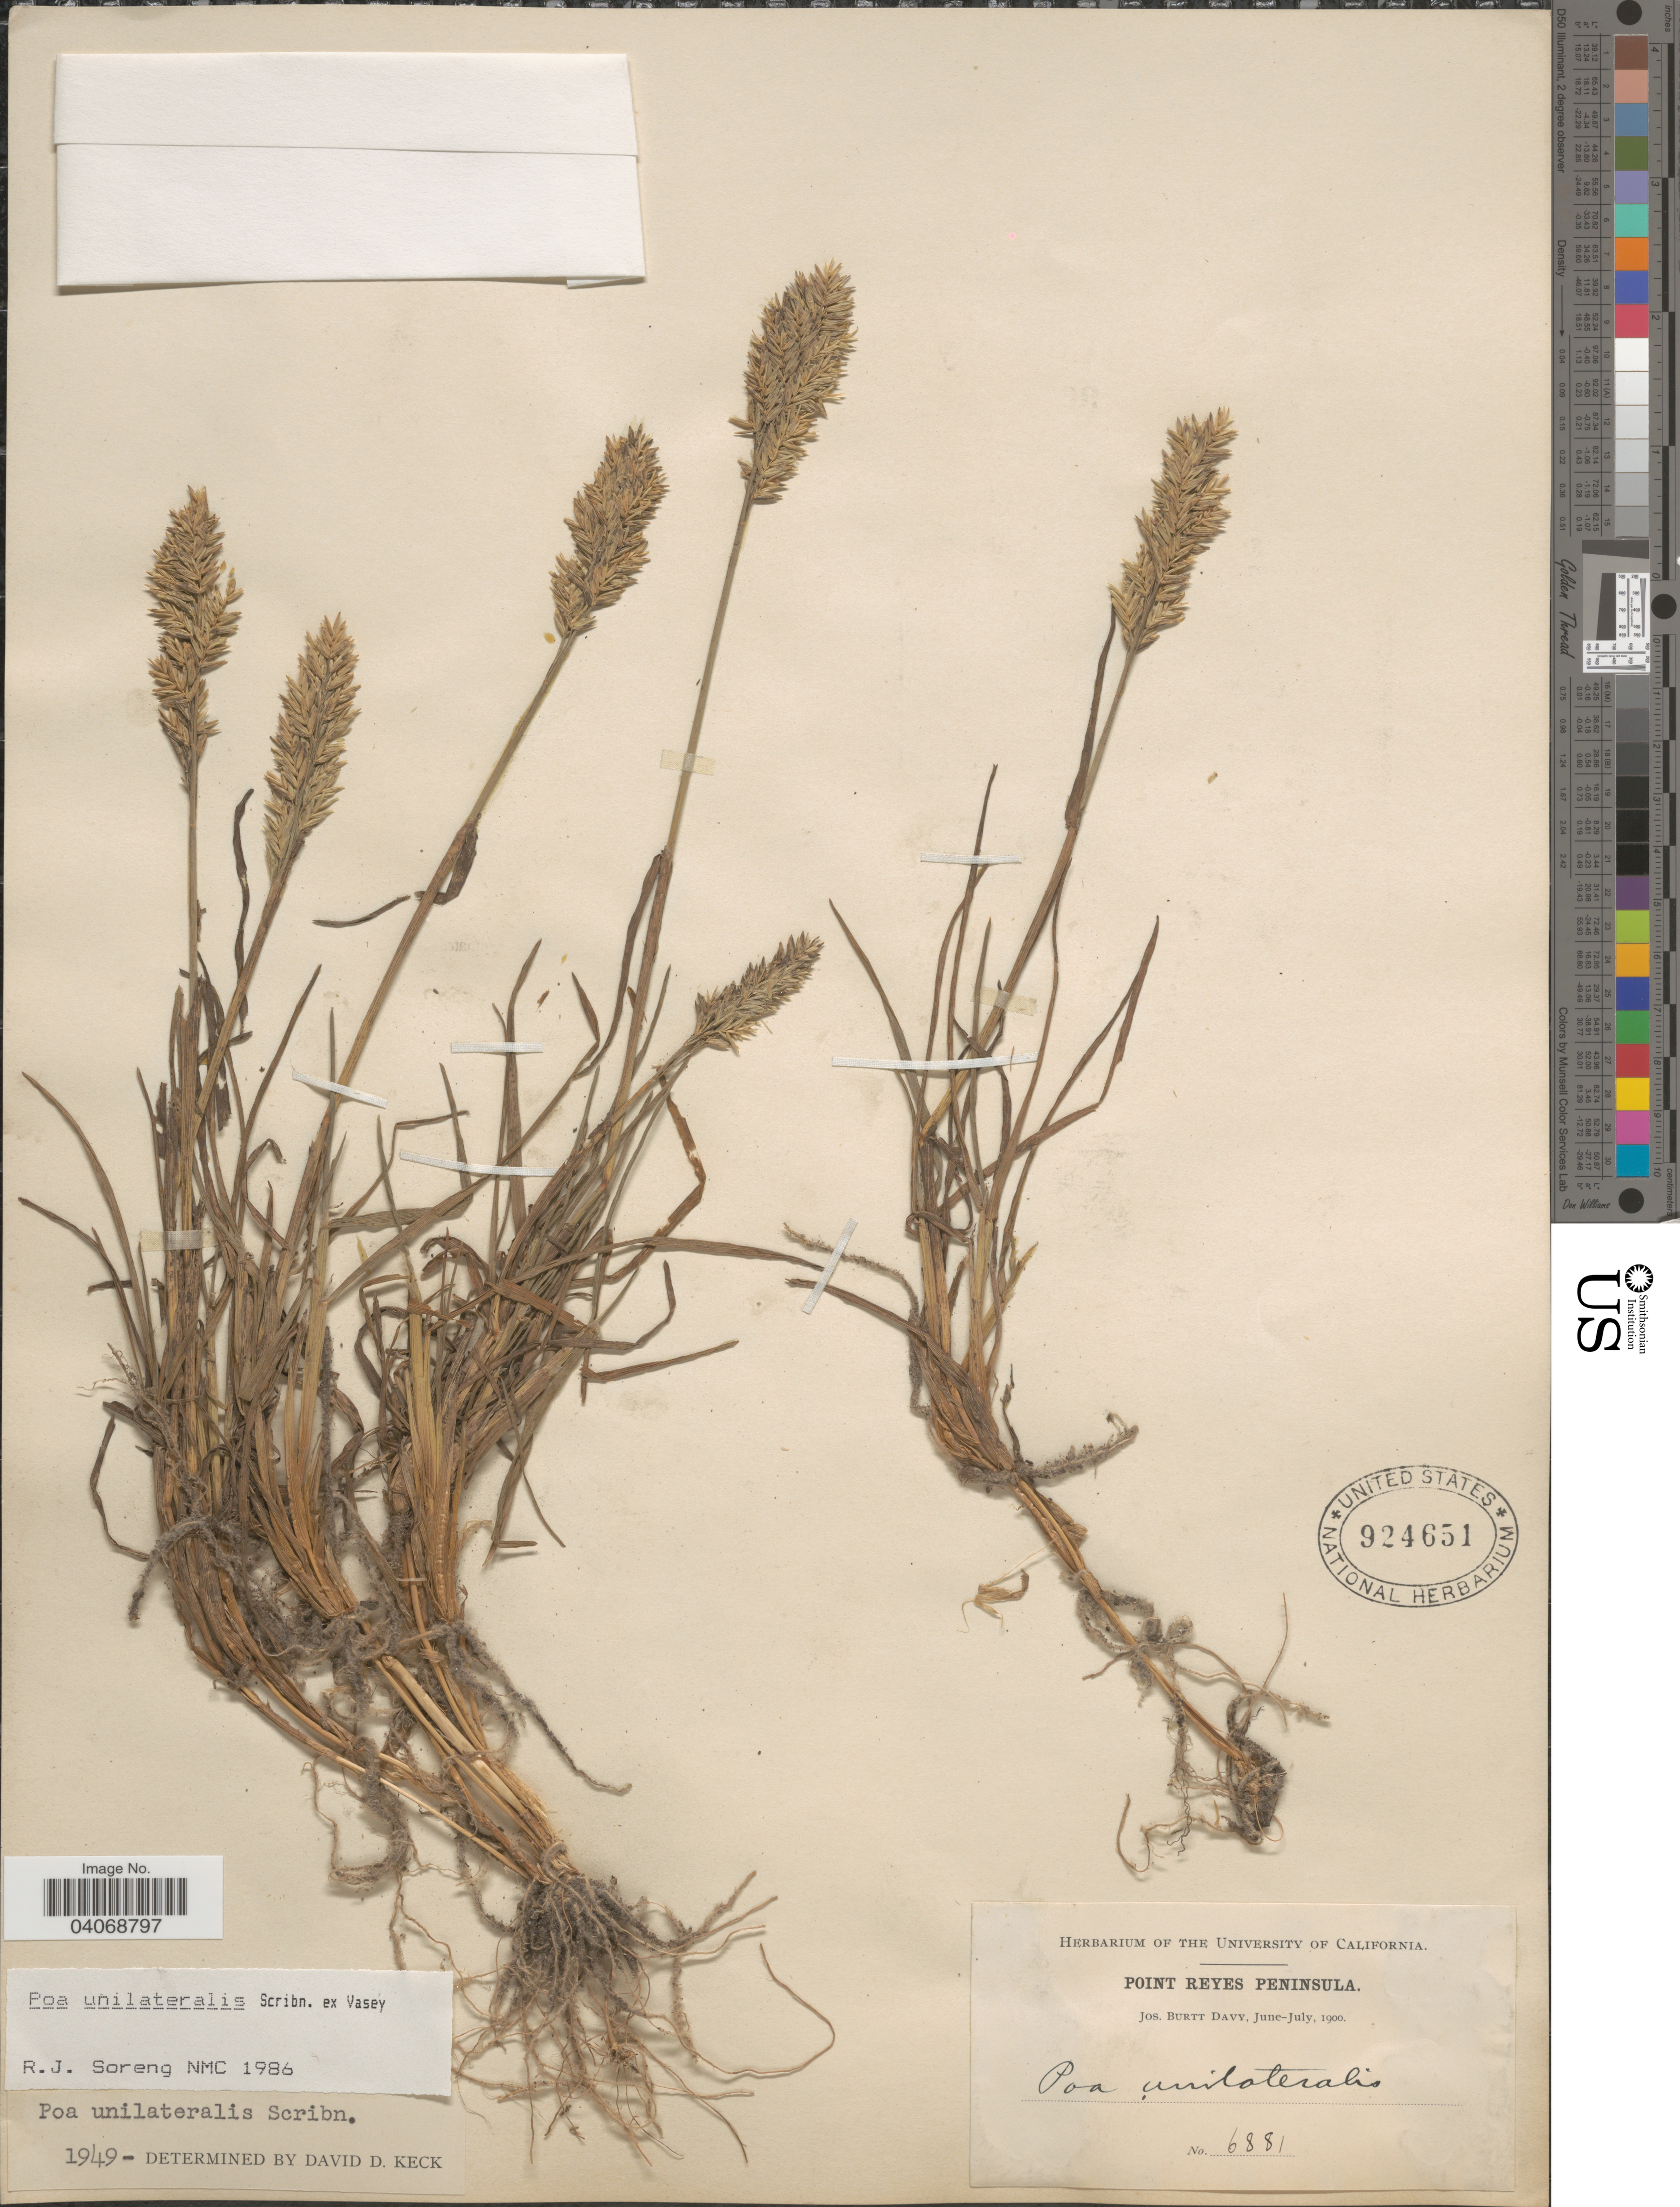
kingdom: Plantae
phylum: Tracheophyta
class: Liliopsida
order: Poales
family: Poaceae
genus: Poa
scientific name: Poa unilateralis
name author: Scribn. ex Vasey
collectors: J. Burtt Davy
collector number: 6881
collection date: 1900-06/1900-07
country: United States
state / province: California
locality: Point Reyes Peninsula.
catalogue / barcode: US 924651